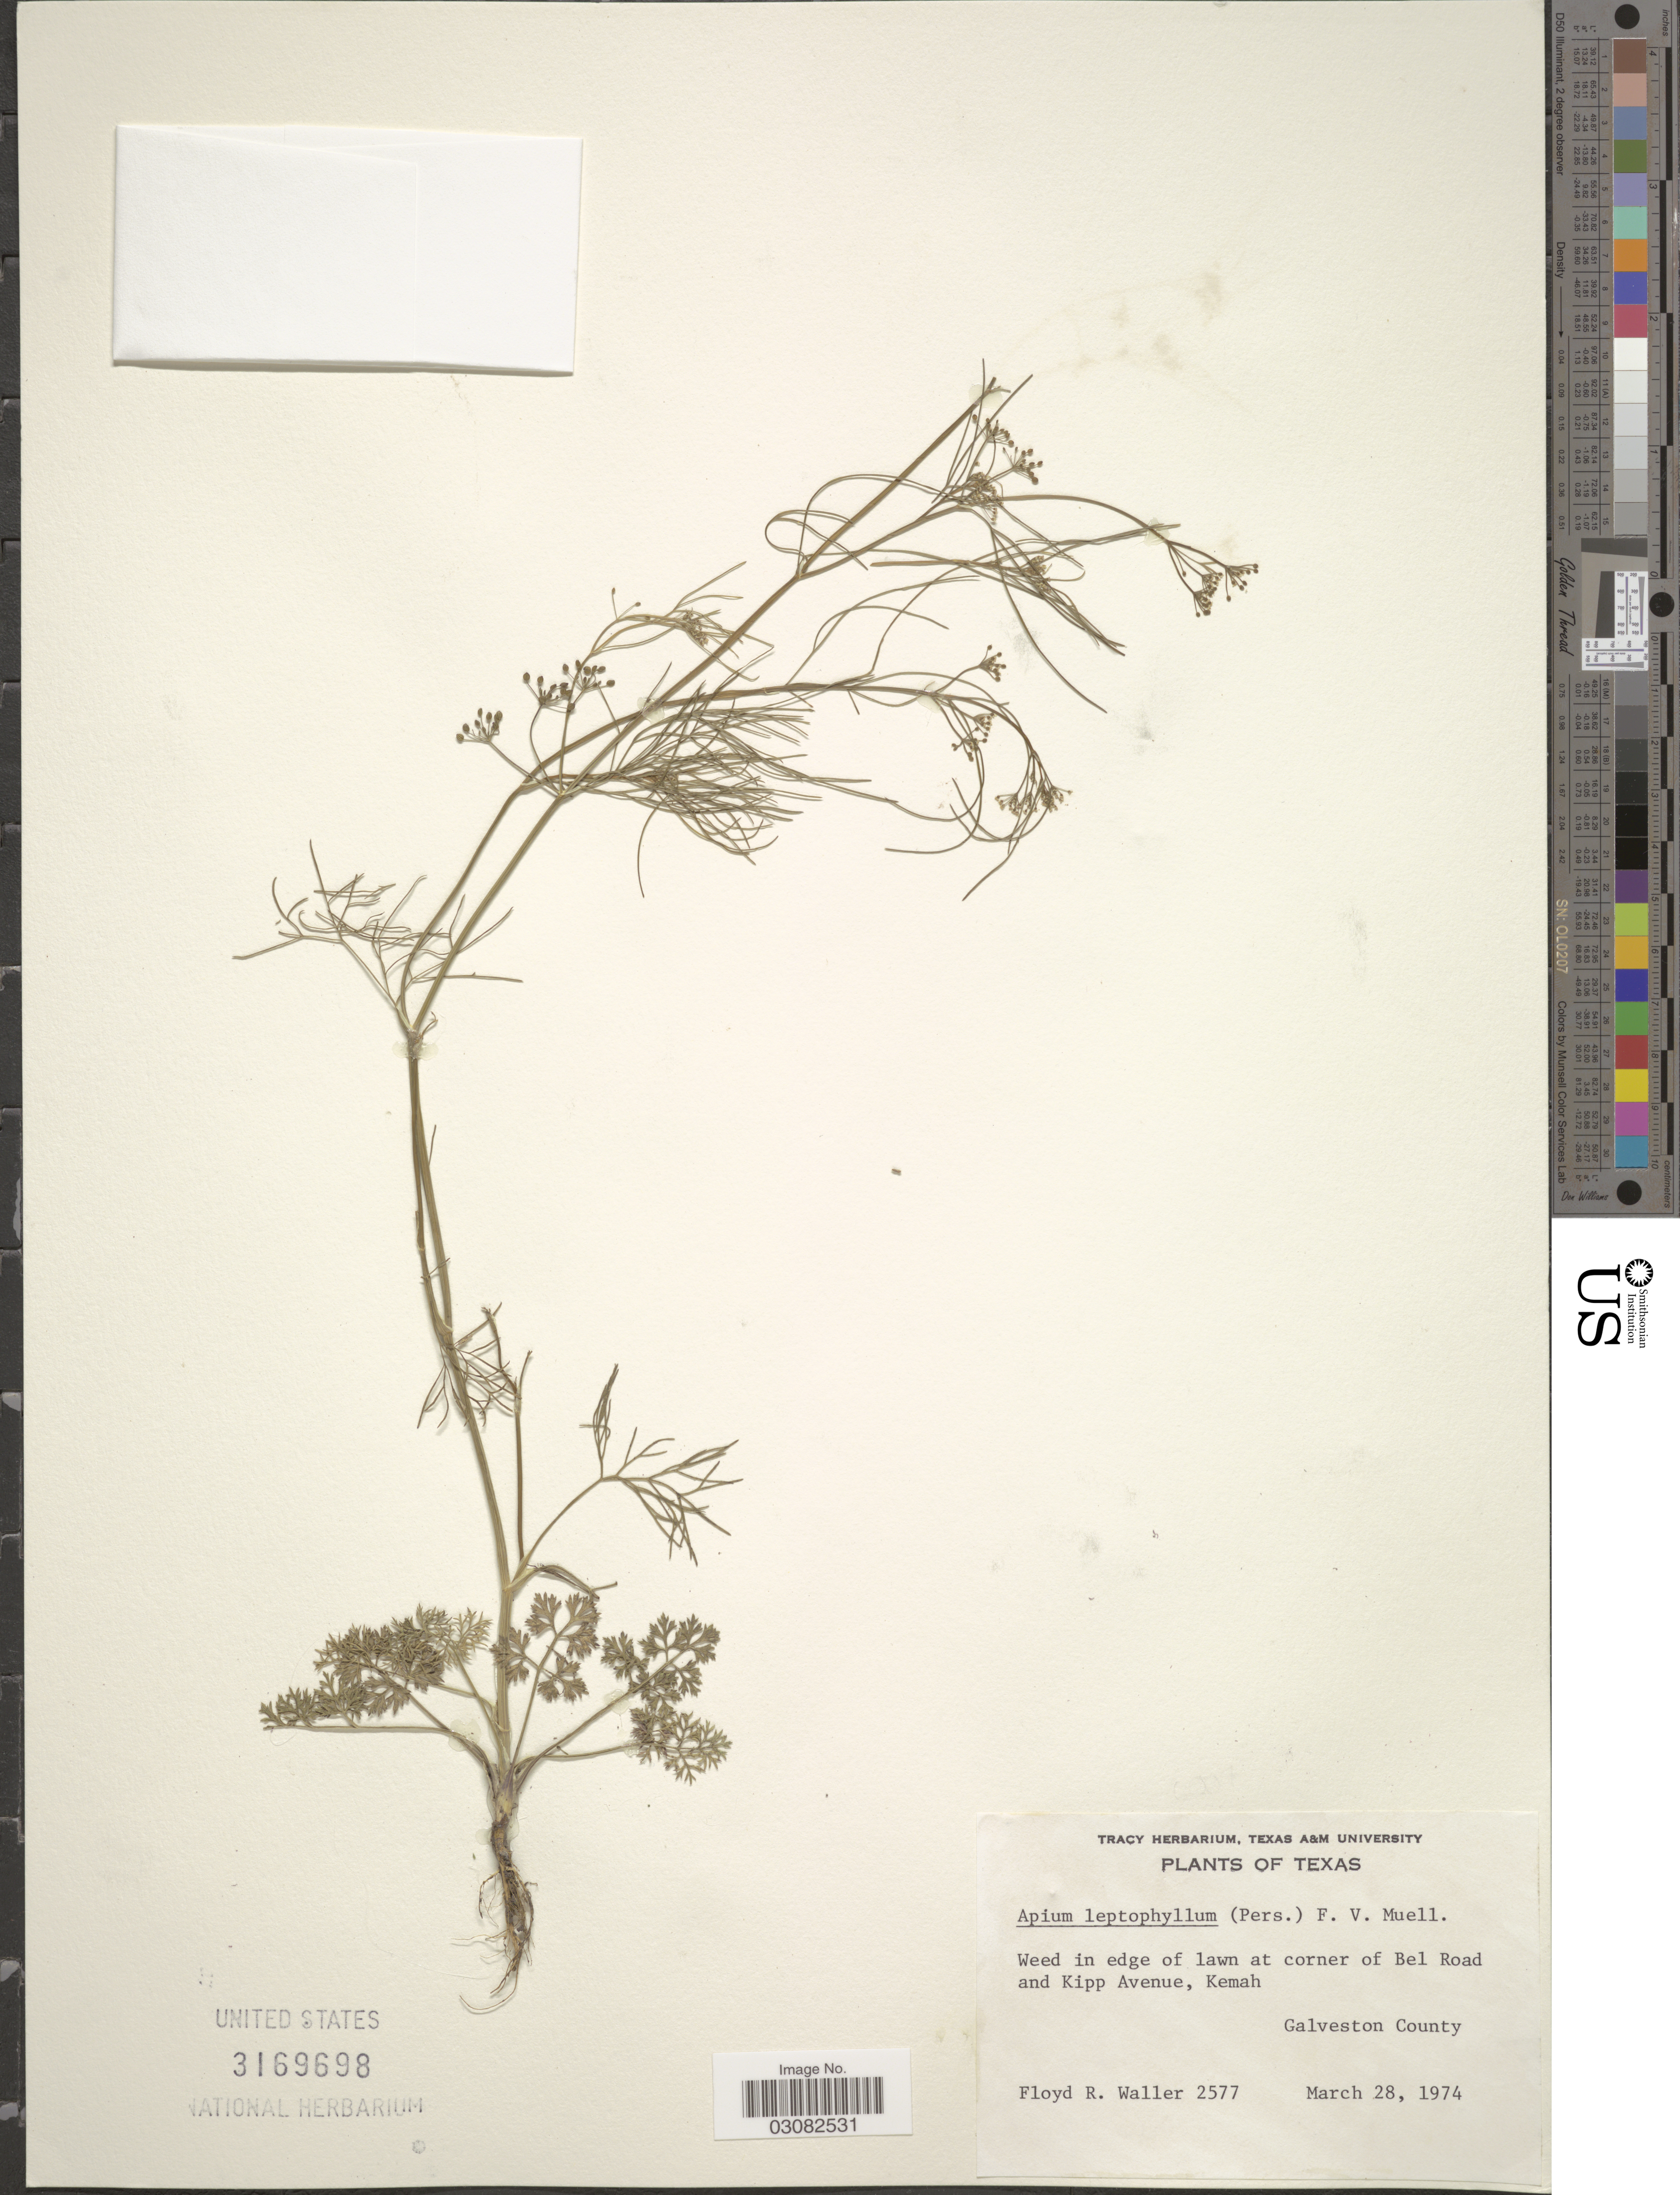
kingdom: Plantae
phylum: Tracheophyta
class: Magnoliopsida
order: Apiales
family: Apiaceae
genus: Apium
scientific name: Apium leptophyllum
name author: (Pers.) F. Muell. ex Benth.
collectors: F. R. Waller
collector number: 2577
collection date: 1974-03-28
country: United States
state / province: Texas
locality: In edge of lawn at corner of Bel Road and Kipp Avenue, Kemah. Gavelston County.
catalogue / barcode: US 3169698